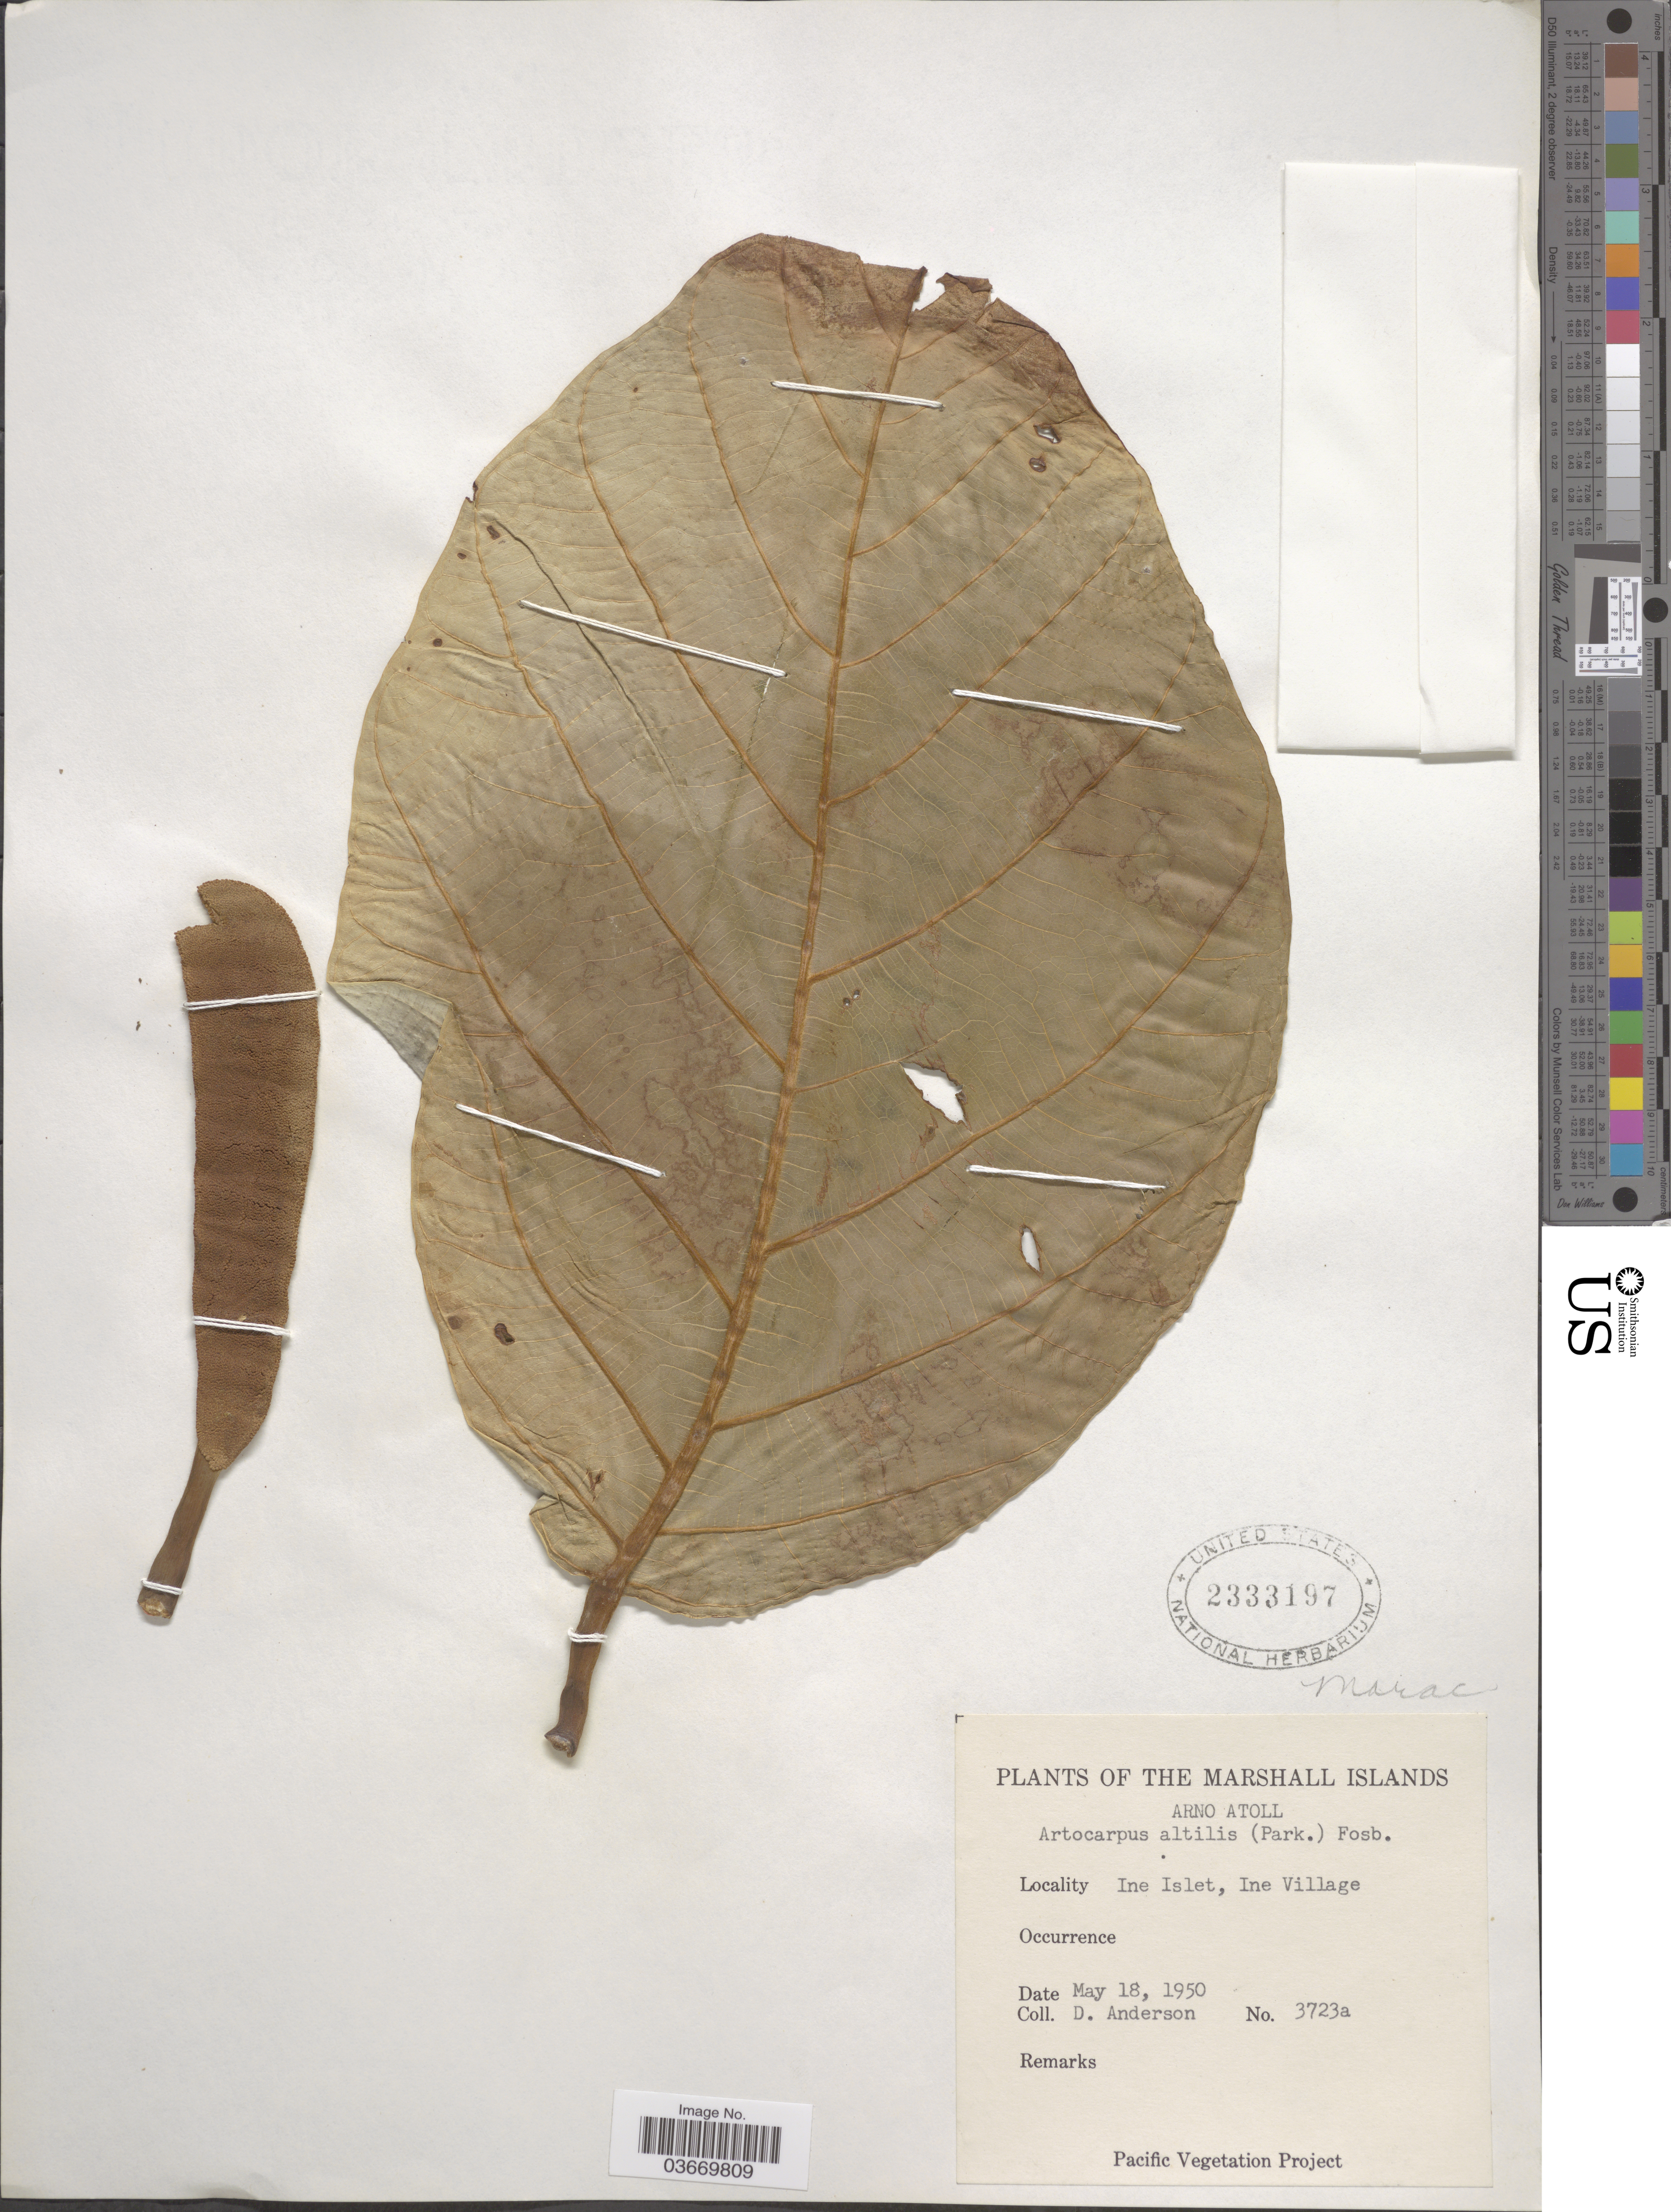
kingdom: Plantae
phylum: Tracheophyta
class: Magnoliopsida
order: Rosales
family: Moraceae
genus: Artocarpus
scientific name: Artocarpus mariannensis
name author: Trécul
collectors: D. Anderson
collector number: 3723a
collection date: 1950-05-18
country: Marshall Islands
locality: Arno Atoll. Ine Islet, Ine Village.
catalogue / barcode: US 2333197